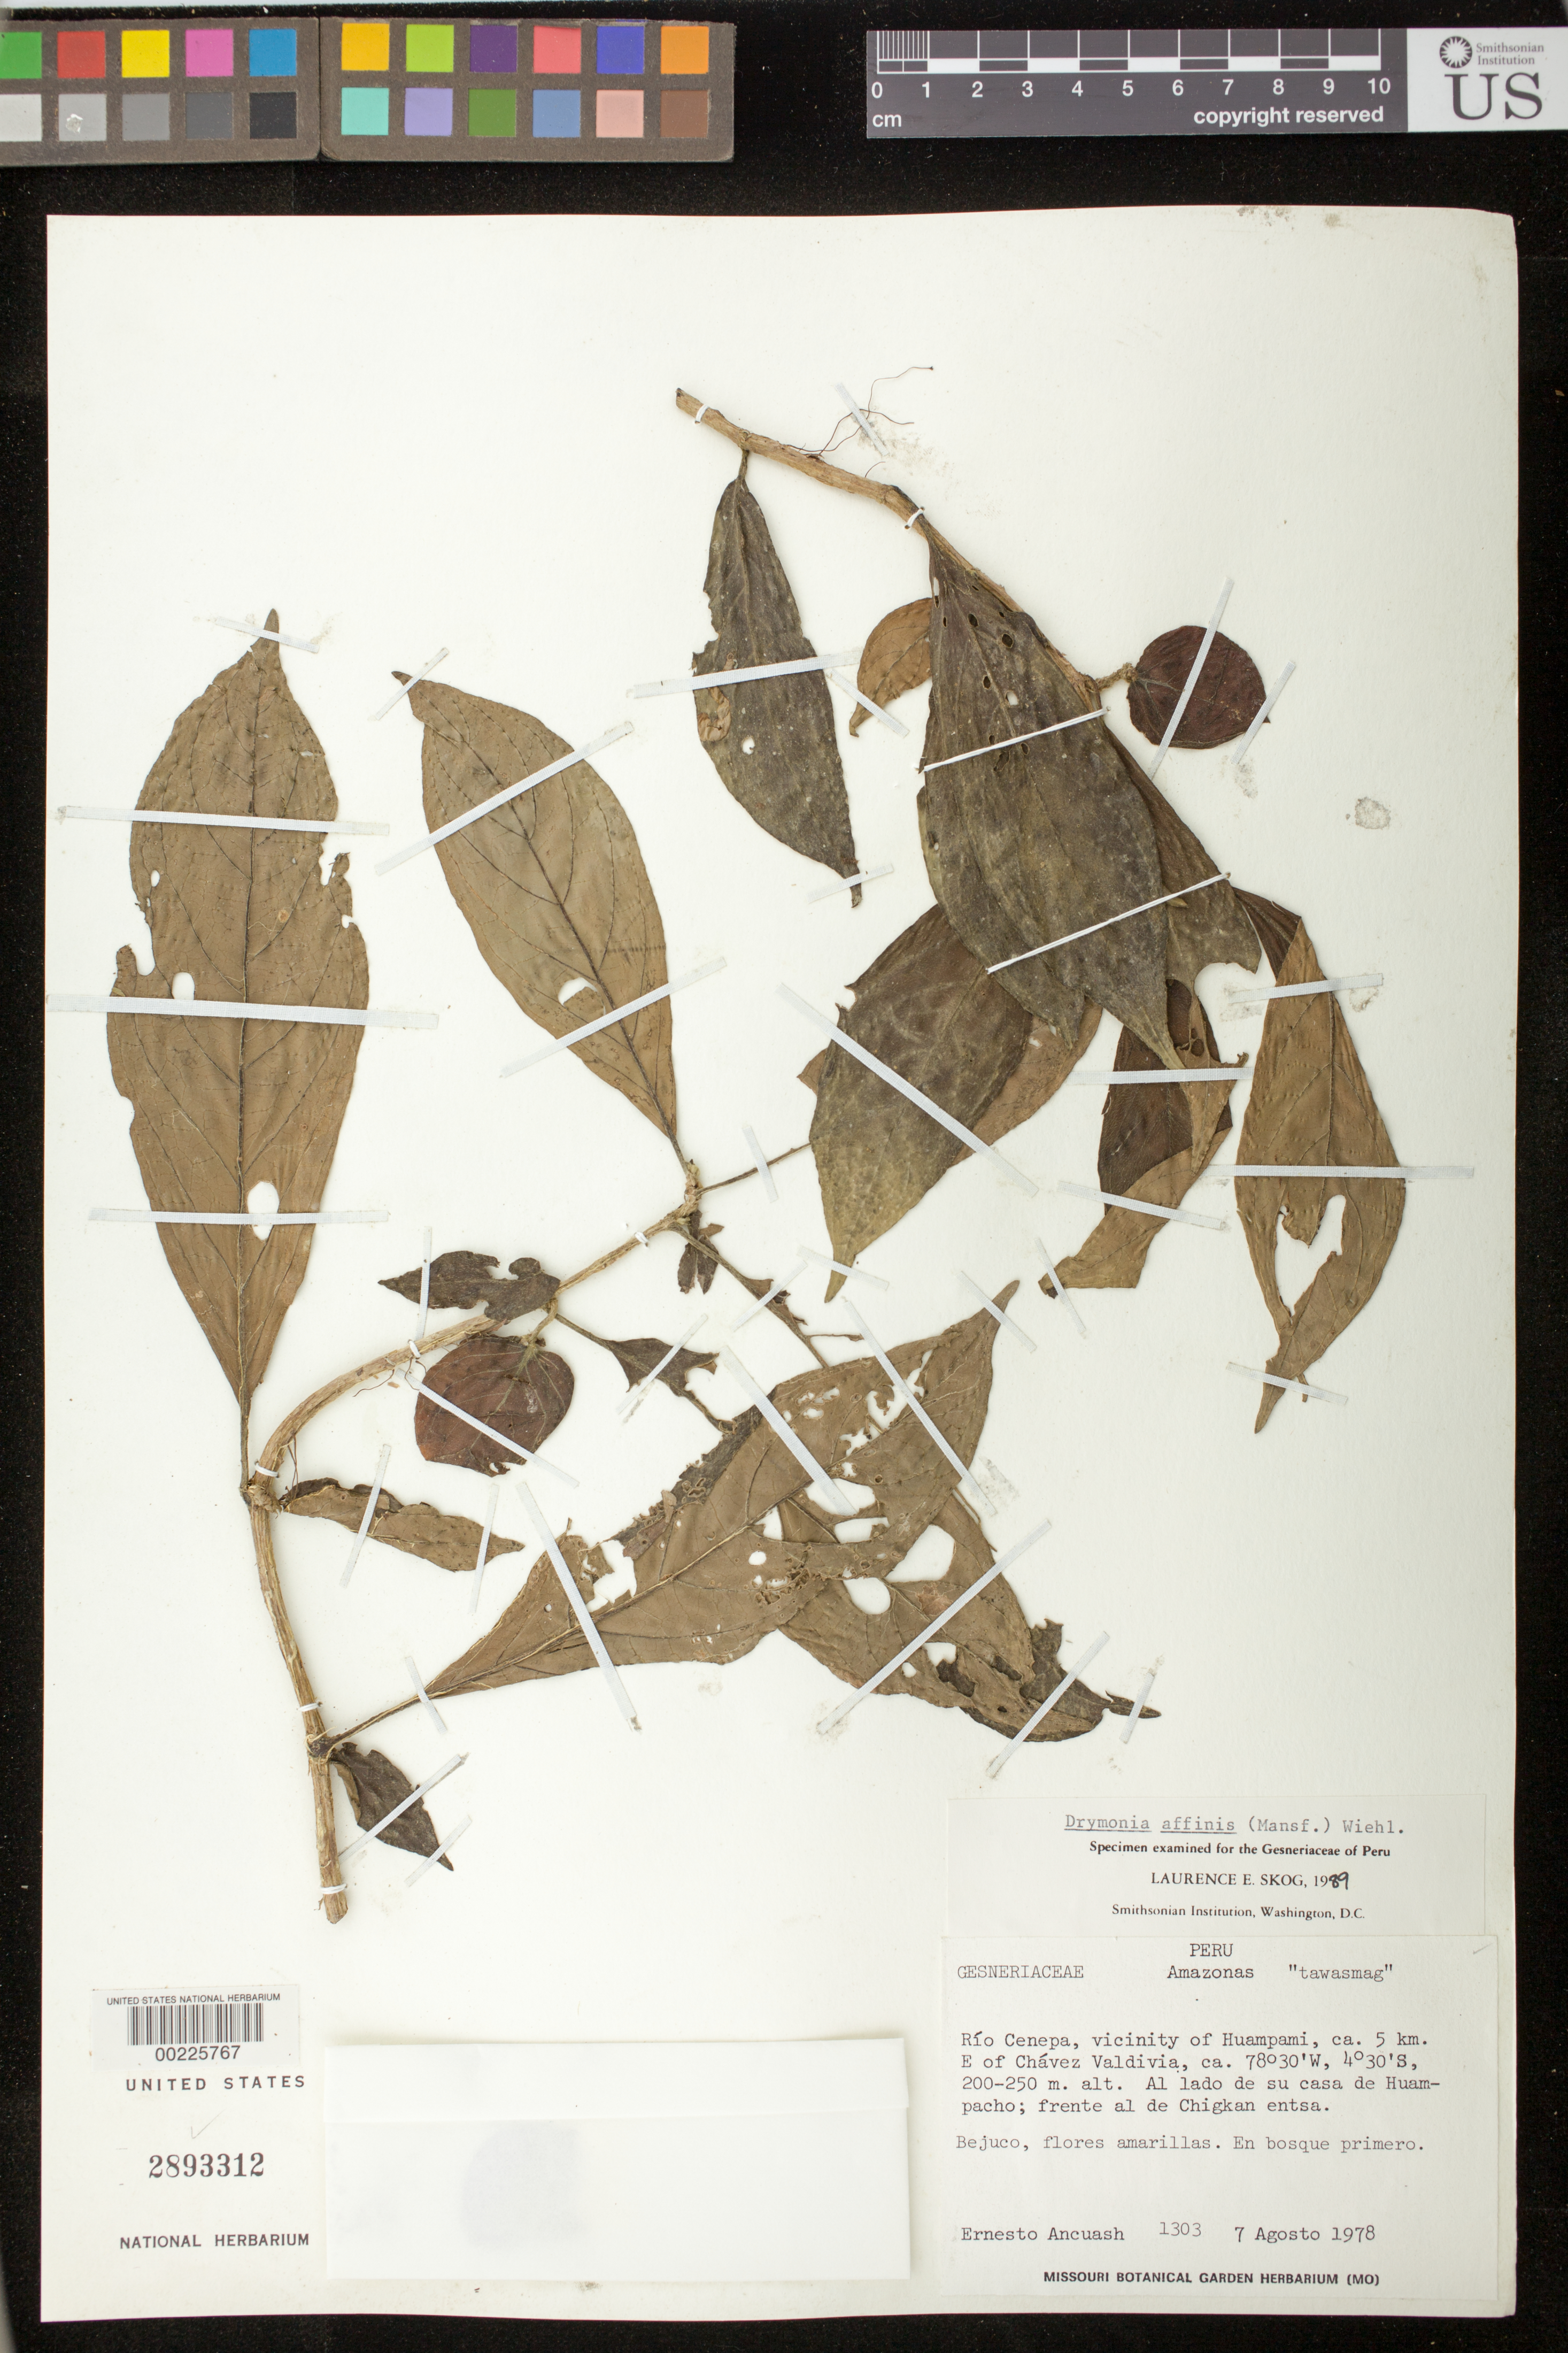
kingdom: Plantae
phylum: Tracheophyta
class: Magnoliopsida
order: Lamiales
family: Gesneriaceae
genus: Drymonia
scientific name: Drymonia affinis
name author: (Mansf.) Wiehler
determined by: Skog, Laurence E.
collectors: E. Ancuash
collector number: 1303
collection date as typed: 07 Aug 1978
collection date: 1978-08-07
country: Peru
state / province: Amazonas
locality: Río Cenepa, vicinity of Huampami, ca. 5 km E of Chávez Valdivia, al lado de su casa de Huampacho; frente al de Chigkan entsa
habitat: En bosque primero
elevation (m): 200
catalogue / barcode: US 2893312